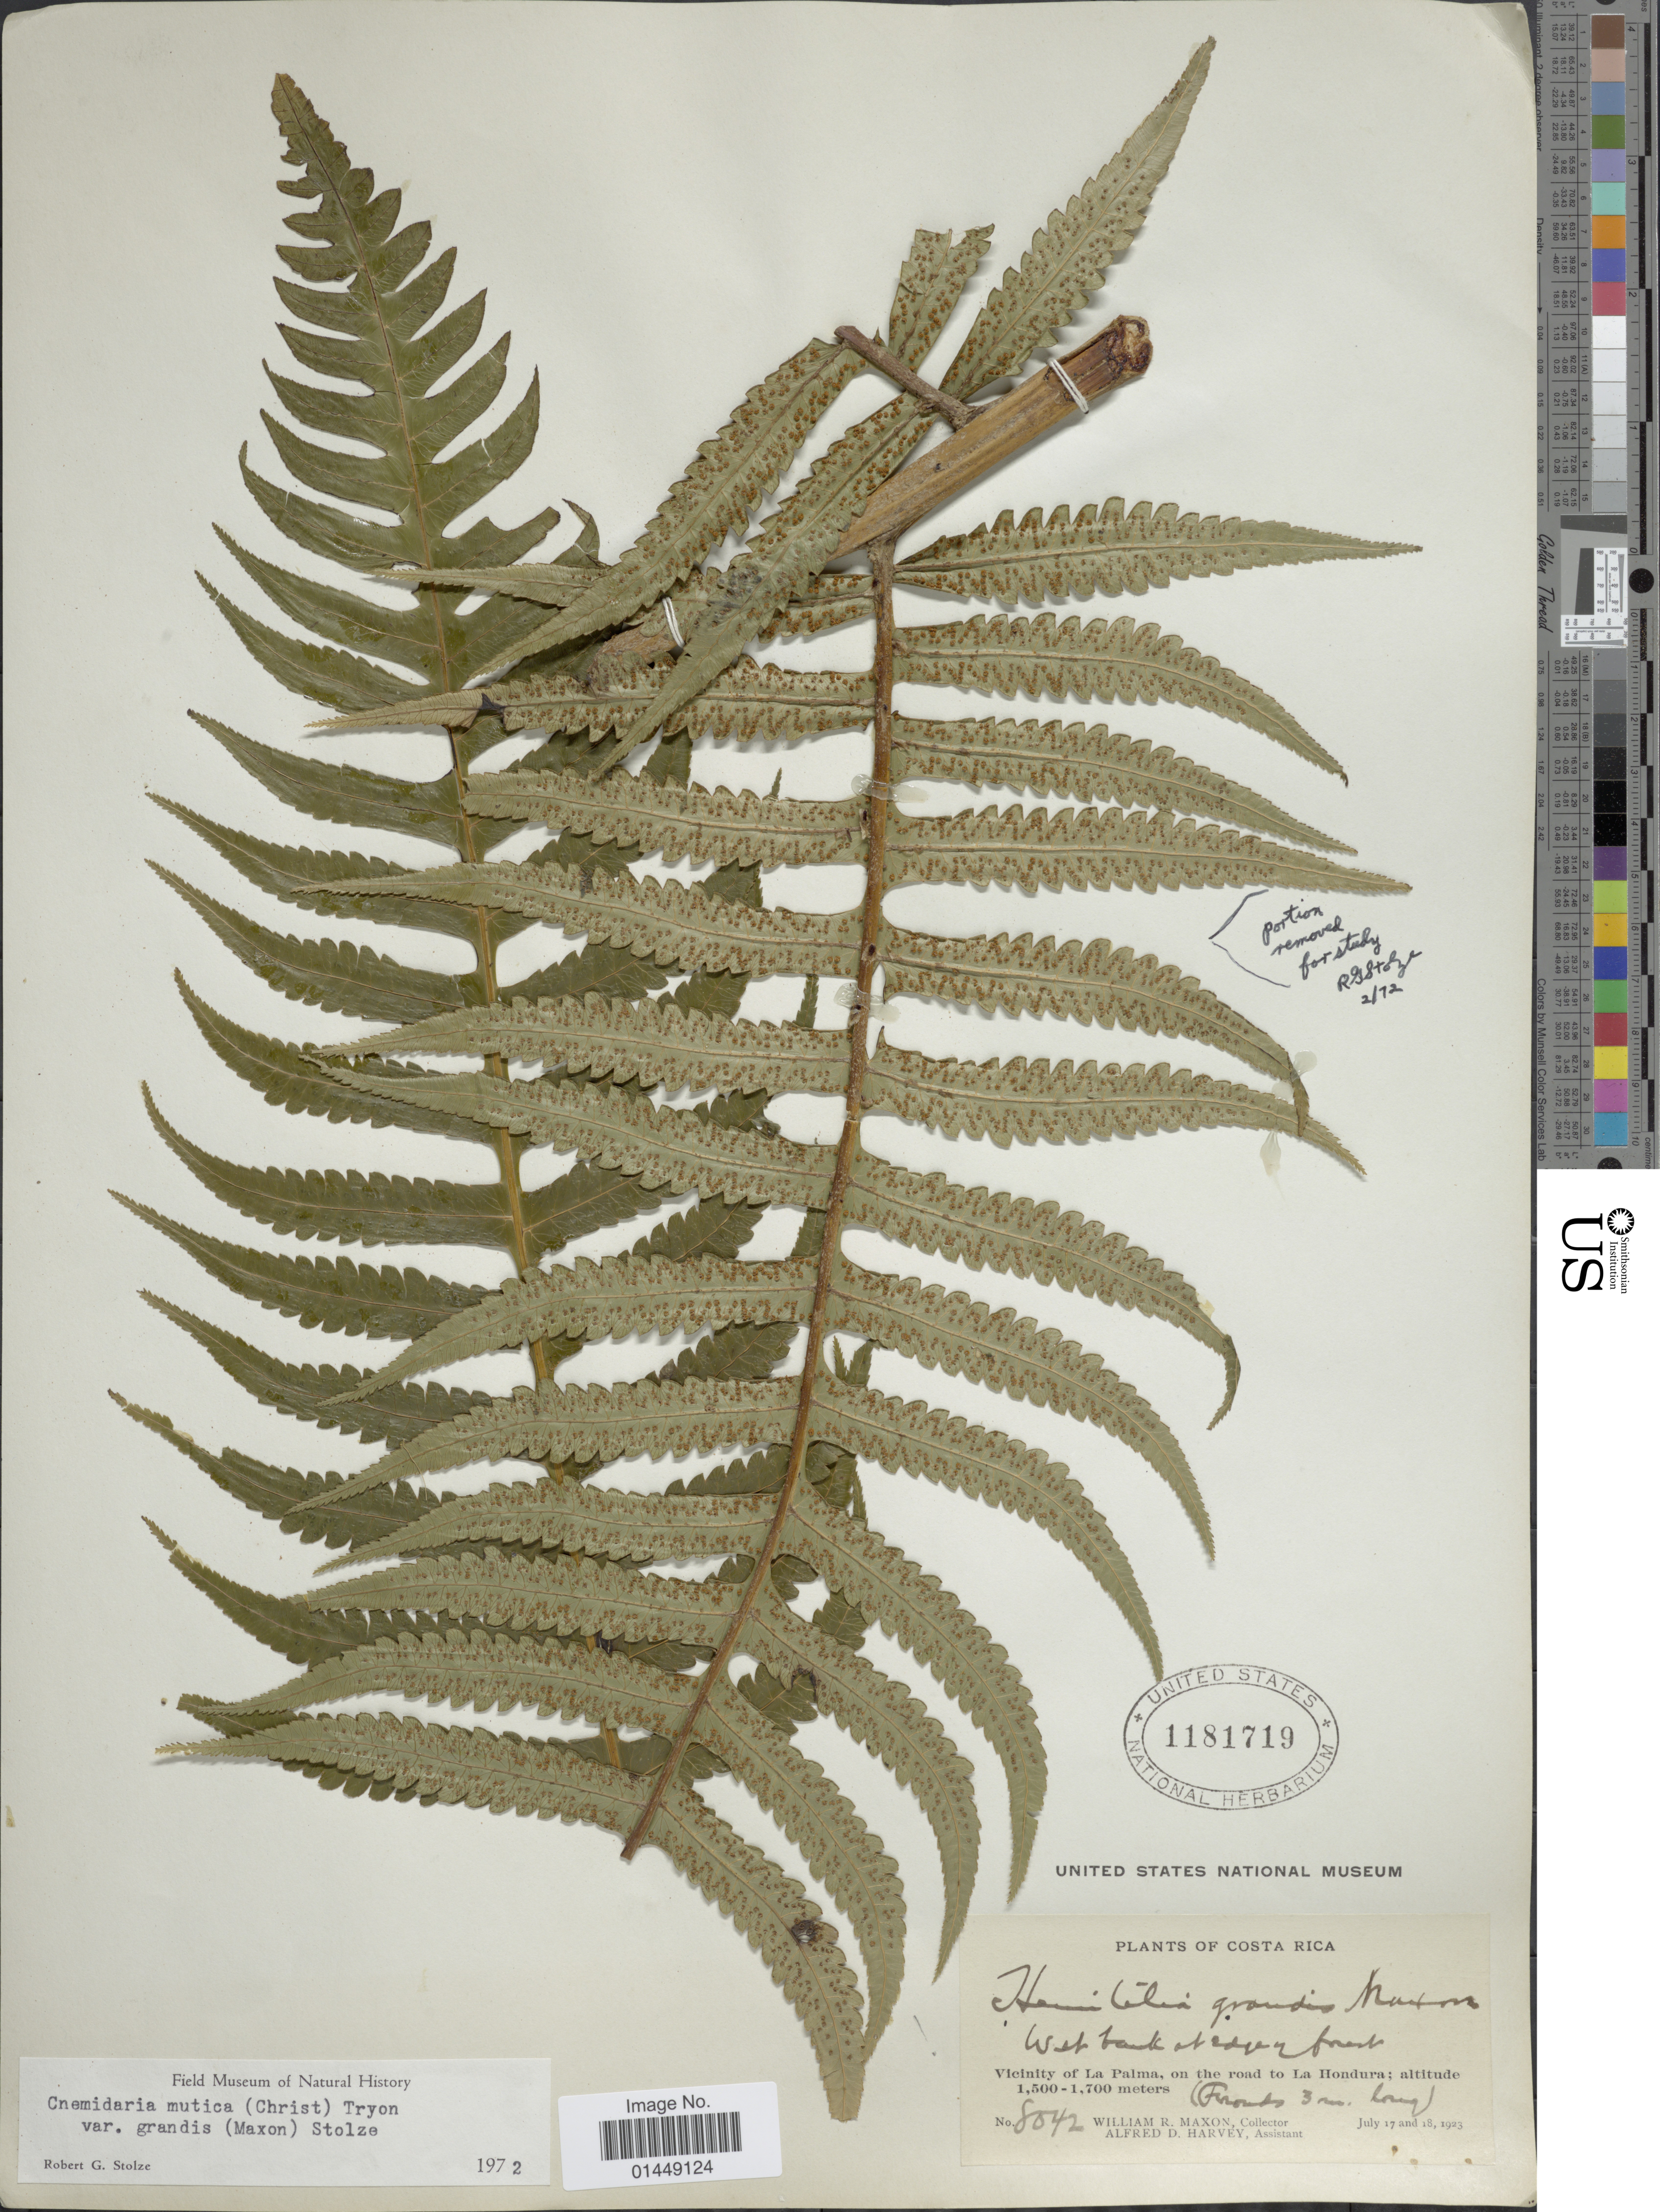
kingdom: Plantae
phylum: Tracheophyta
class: Polypodiopsida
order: Cyatheales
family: Cyatheaceae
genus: Cyathea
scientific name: Cyathea mutica var. grandis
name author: (Maxon) Lehnert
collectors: W. R. Maxon & A. D. Harvey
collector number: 8042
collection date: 1923-07-17/1923-07-18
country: Costa Rica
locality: Vicinity of La Palma, on the road to La Hondura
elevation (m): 1500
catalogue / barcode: US 1181719